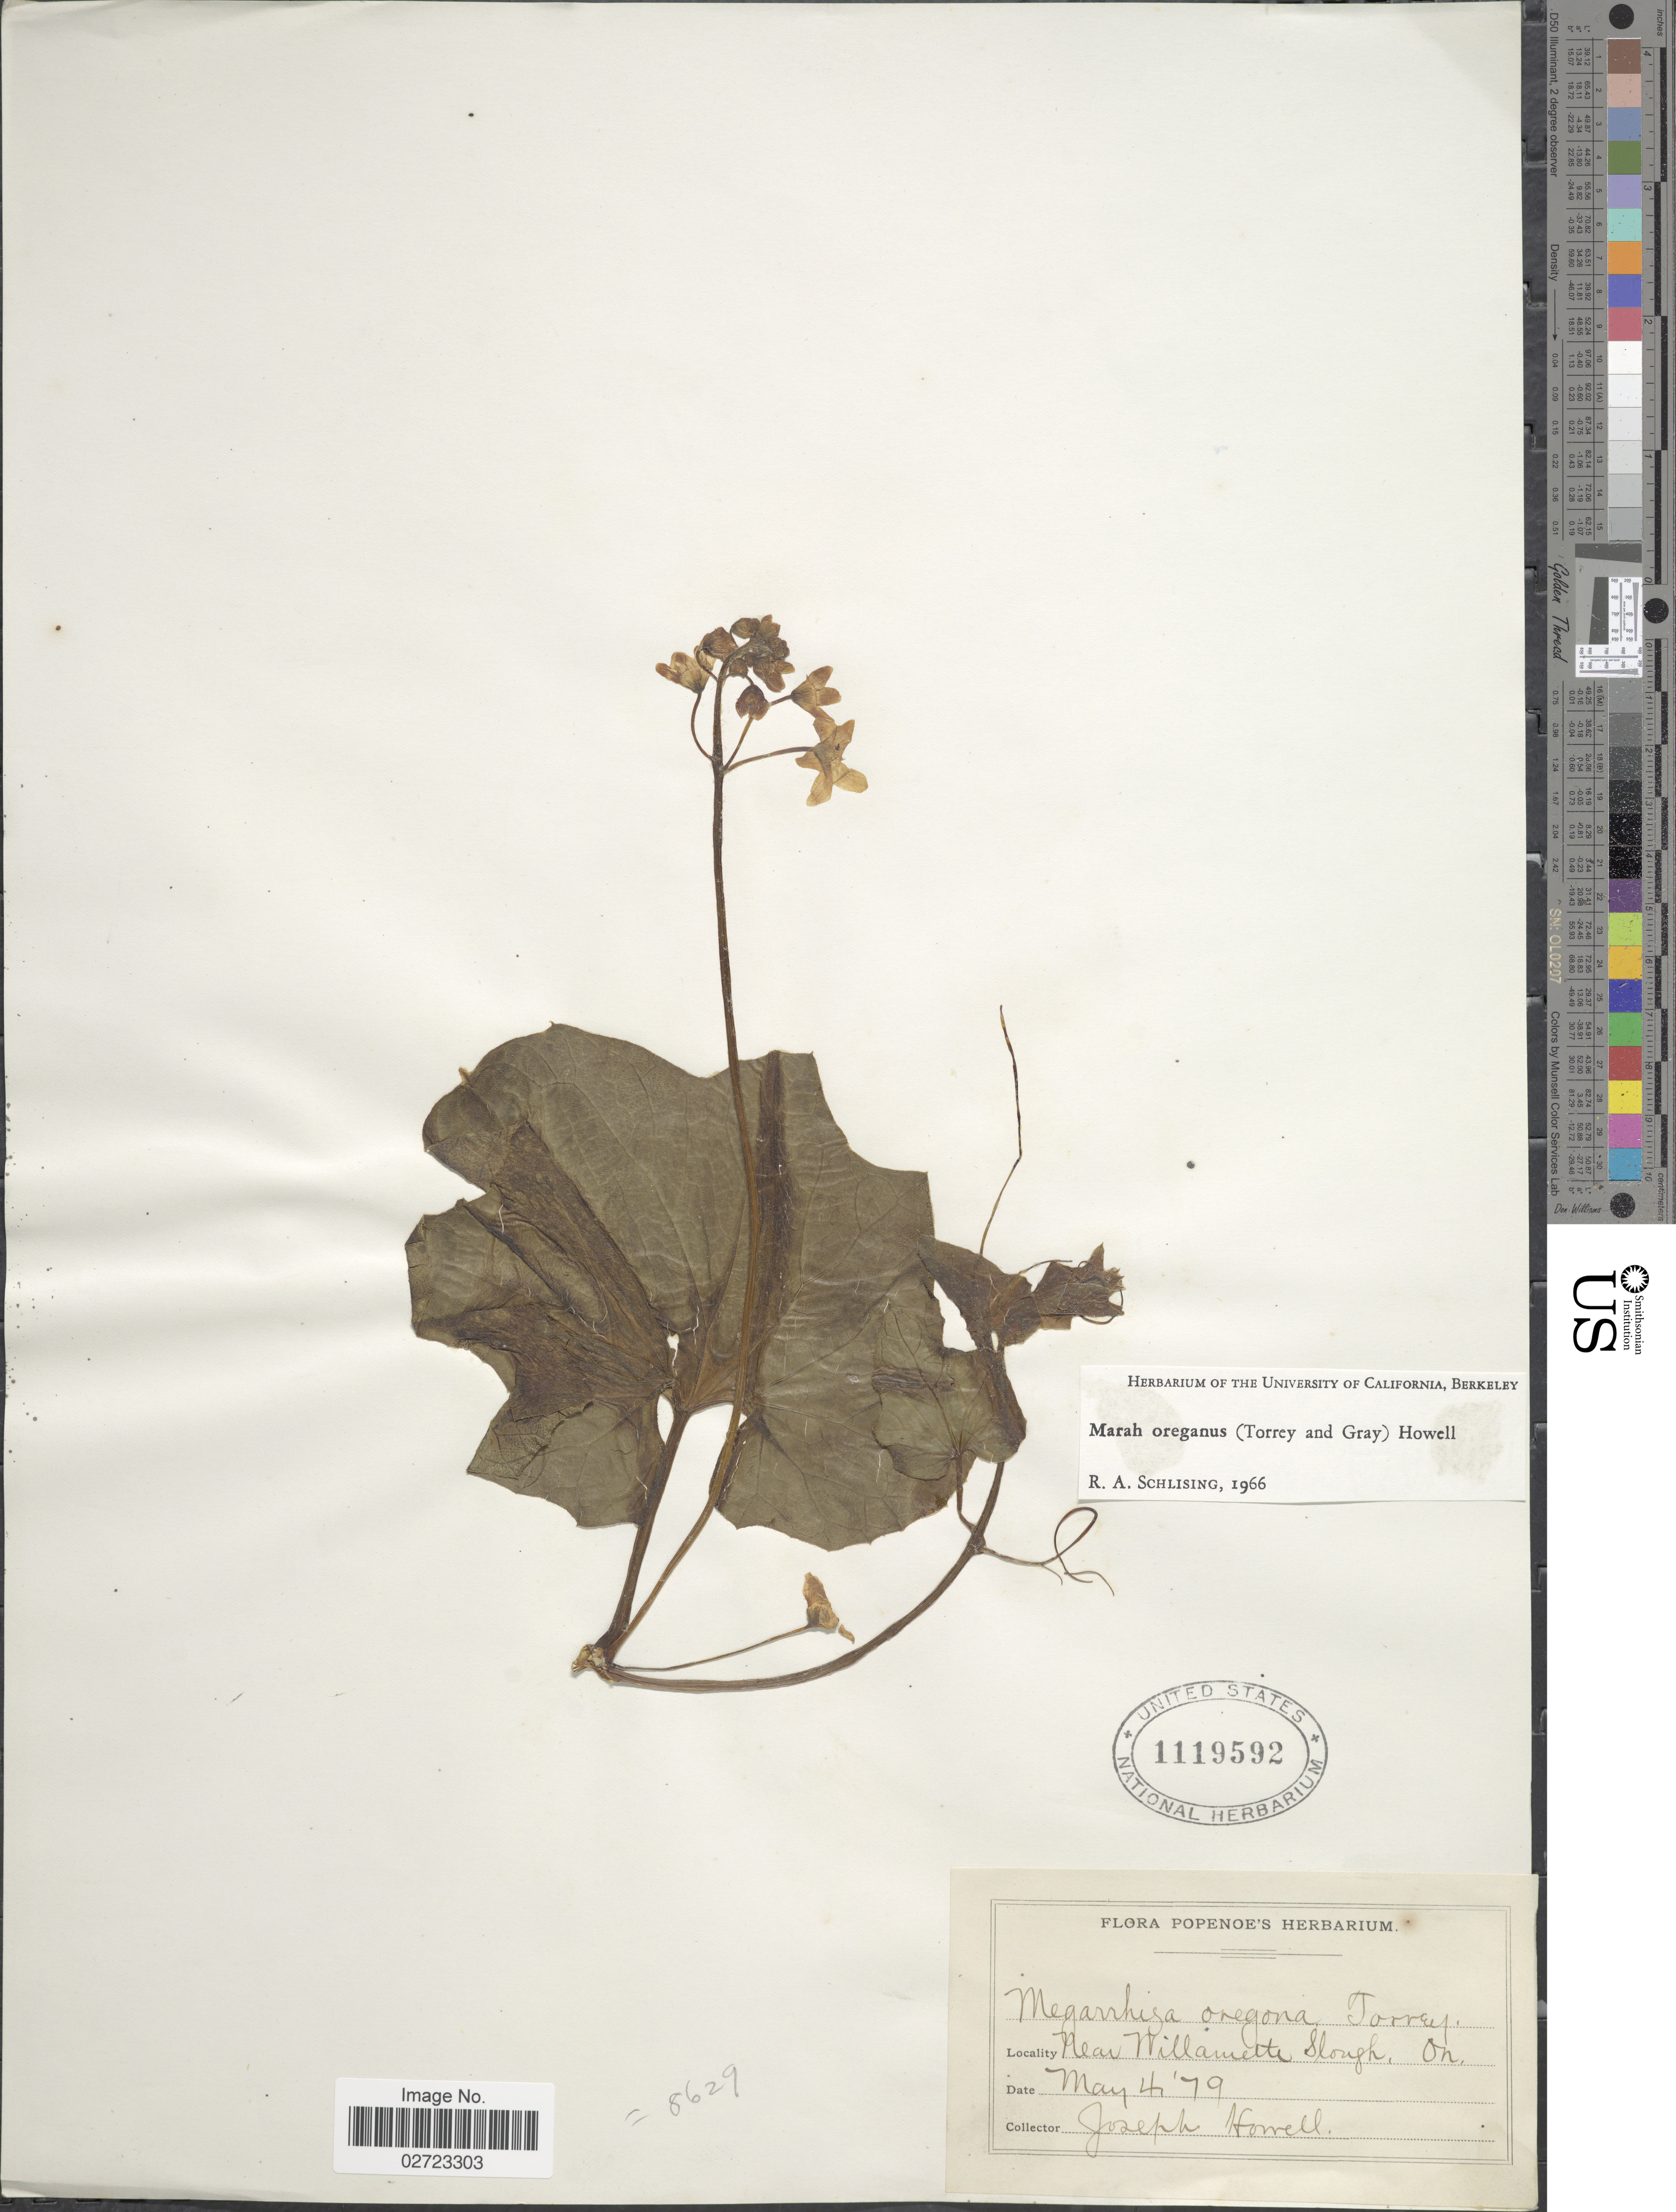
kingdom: Plantae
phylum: Tracheophyta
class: Magnoliopsida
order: Cucurbitales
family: Cucurbitaceae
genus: Marah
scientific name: Marah oregana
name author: (Torr. & A. Gray) Howell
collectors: J. Howell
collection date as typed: Transcribed d/m/y: 4/5/79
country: United States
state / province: Oregon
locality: Near Willamette Slough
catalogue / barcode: US 1119592